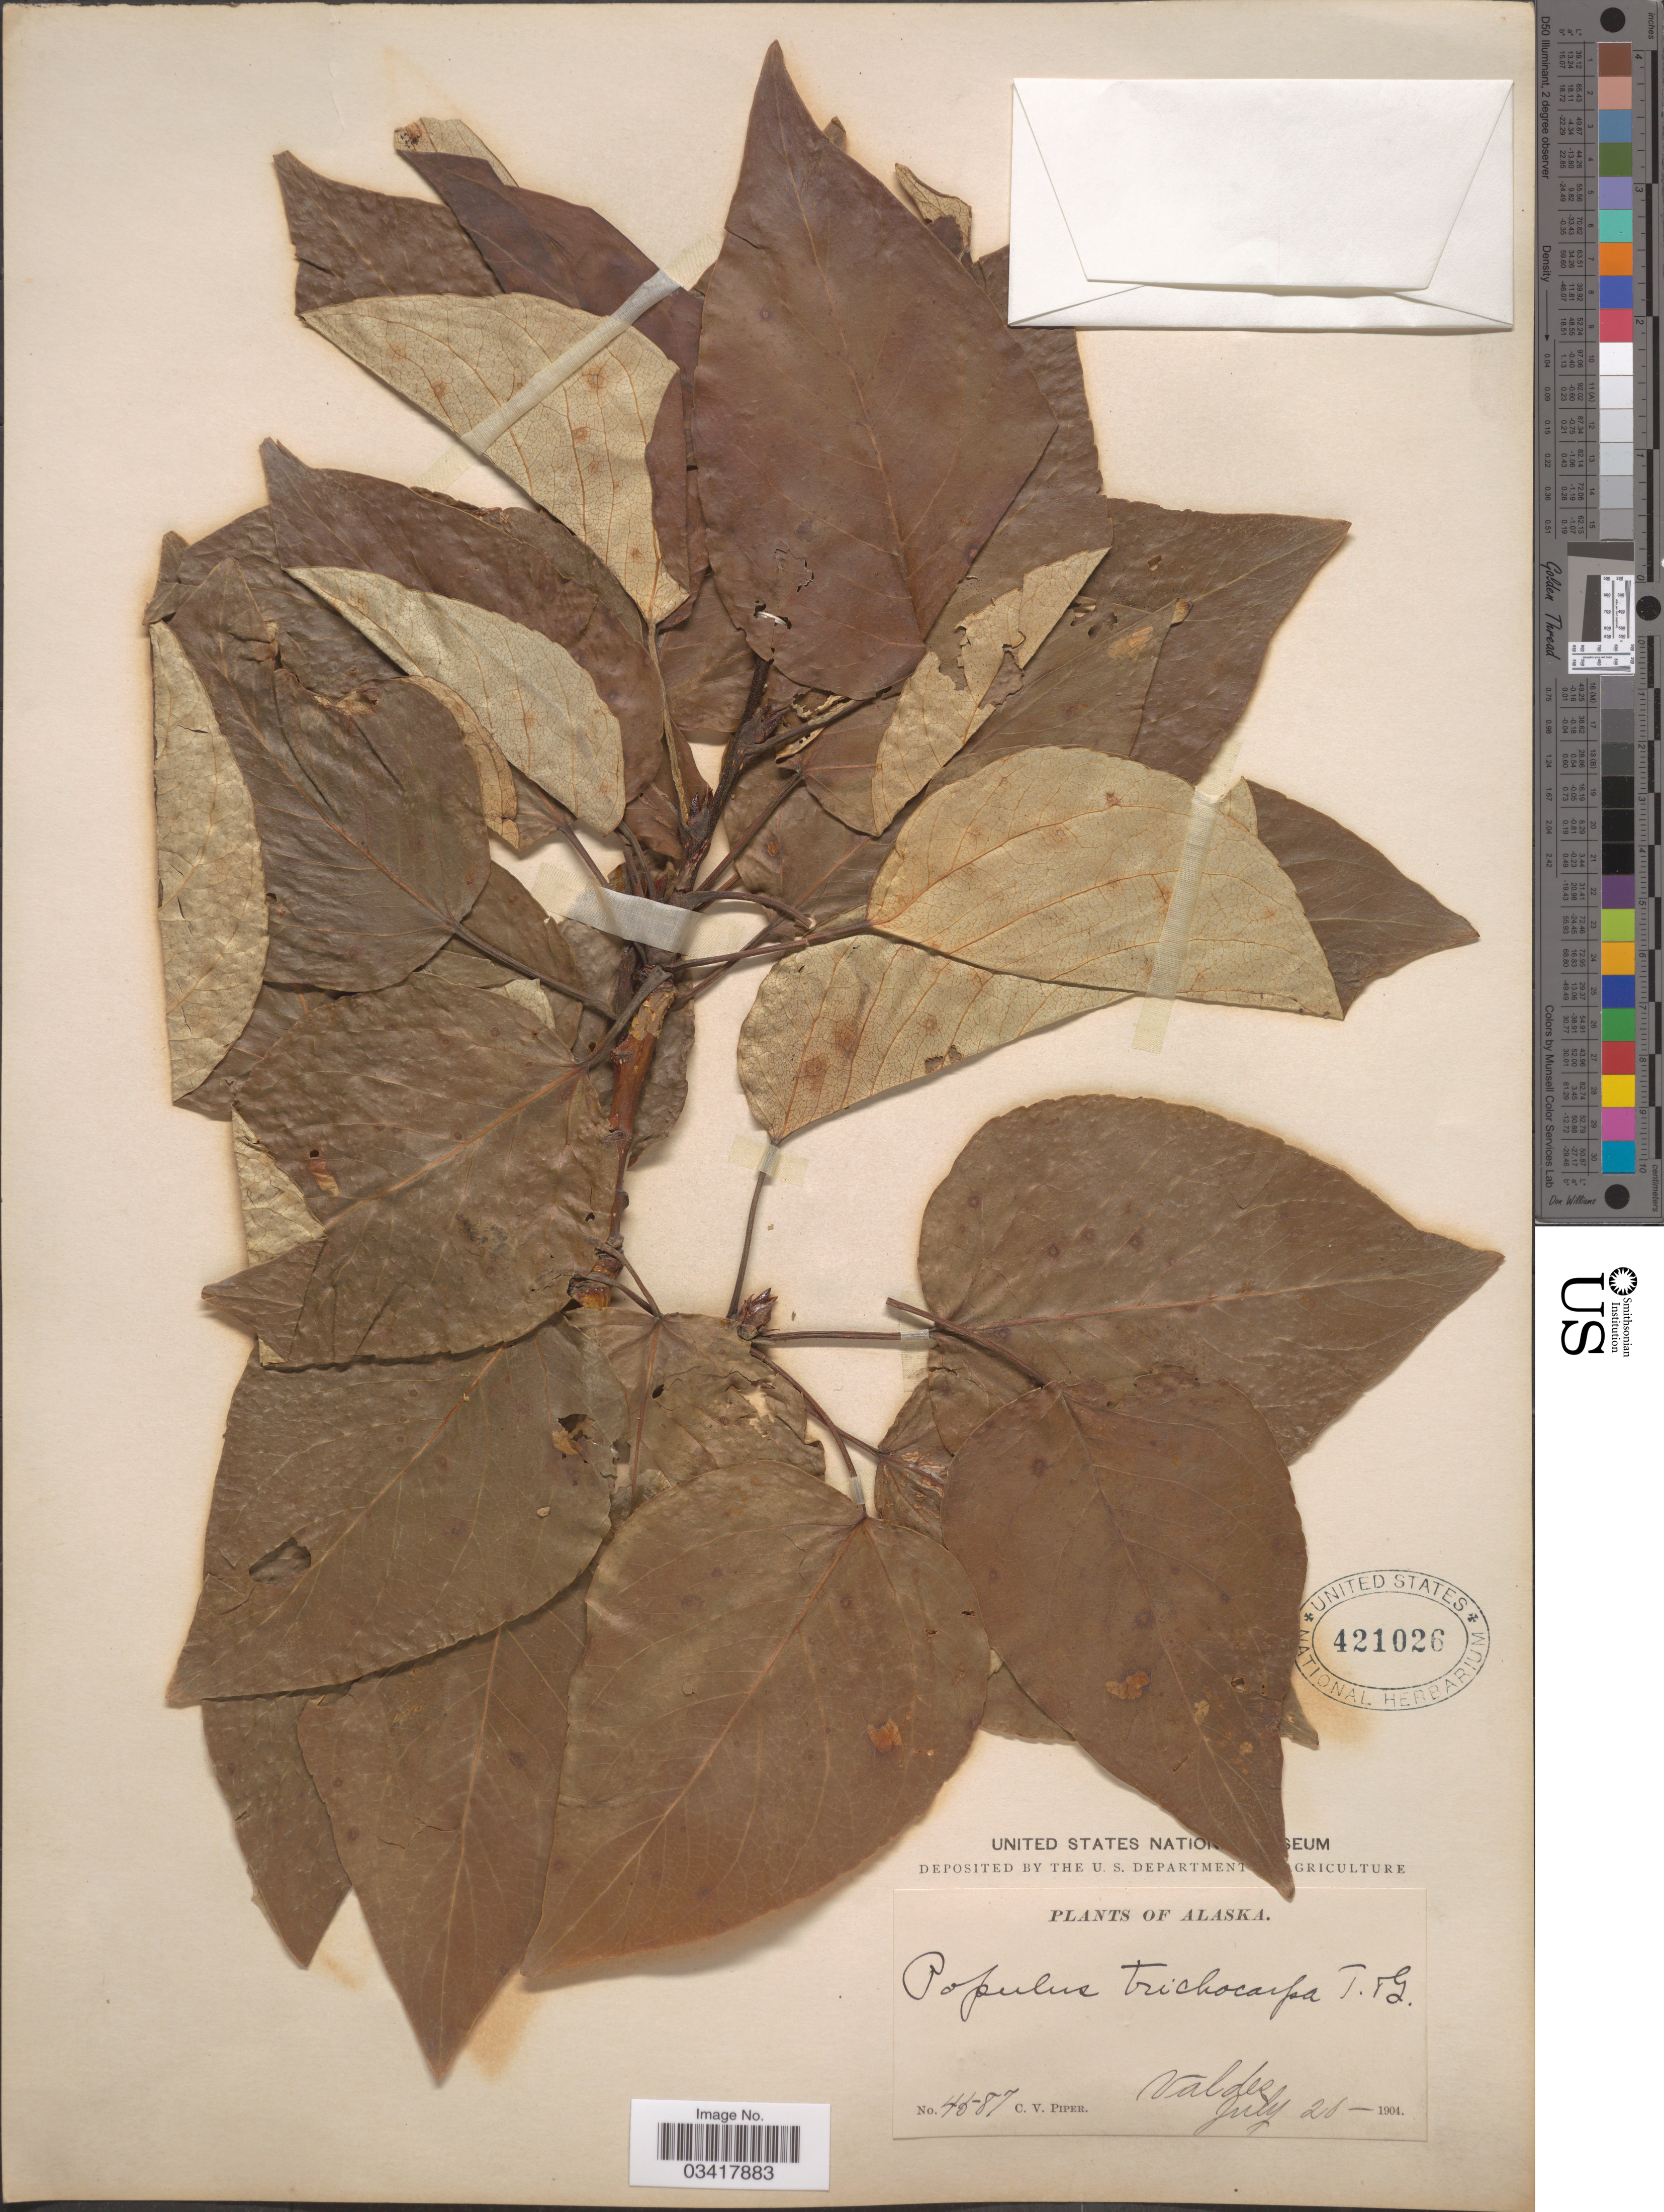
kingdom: Plantae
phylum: Tracheophyta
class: Magnoliopsida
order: Malpighiales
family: Salicaceae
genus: Populus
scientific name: Populus trichocarpa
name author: Torr. & A. Gray ex W. Hook.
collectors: C. V. Piper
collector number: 4587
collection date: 1904-07-20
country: United States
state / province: Alaska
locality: Valdes.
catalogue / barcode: US 421026